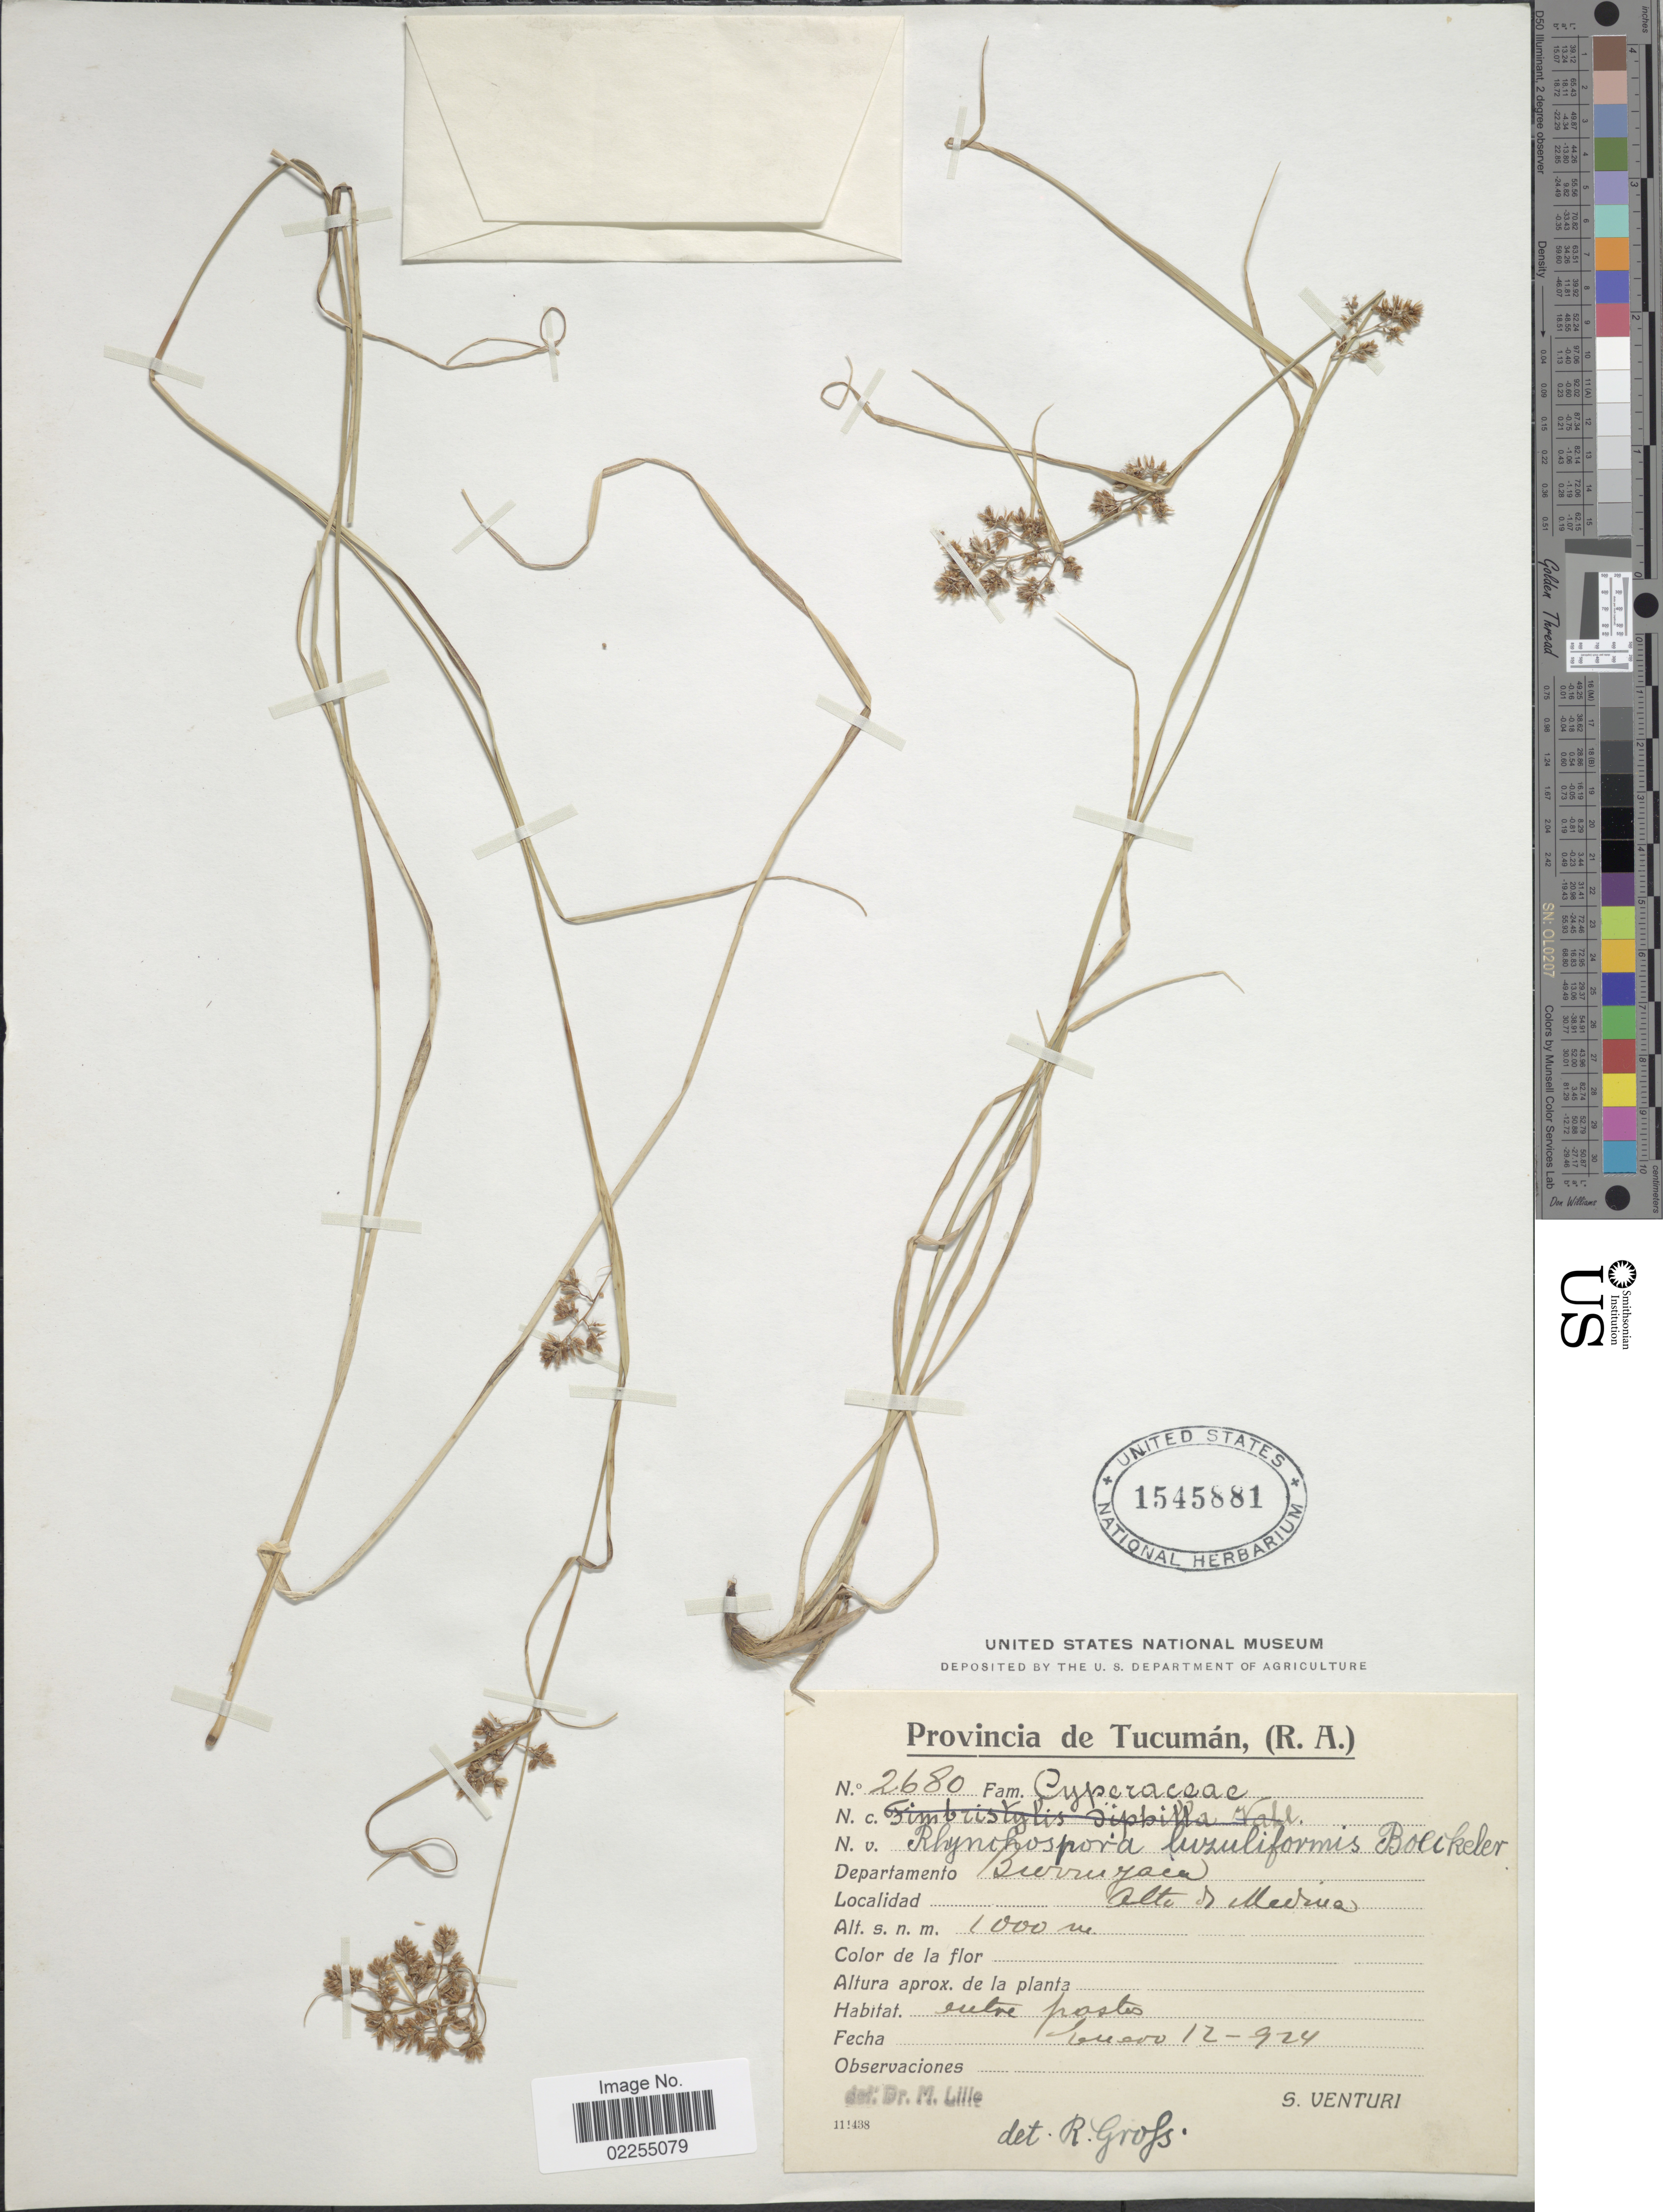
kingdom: Plantae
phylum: Tracheophyta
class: Liliopsida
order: Poales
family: Cyperaceae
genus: Rhynchospora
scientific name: Rhynchospora megapotamica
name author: (A. Spreng.) H. Pfeiff.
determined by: Filho, P. J. S. Silva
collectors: S. Venturi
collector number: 2680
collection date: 1924-01-12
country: Argentina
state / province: Tucuman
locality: (R.A.) Departamento Burruyaco, Alto de Medina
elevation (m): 1000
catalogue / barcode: US 1545881